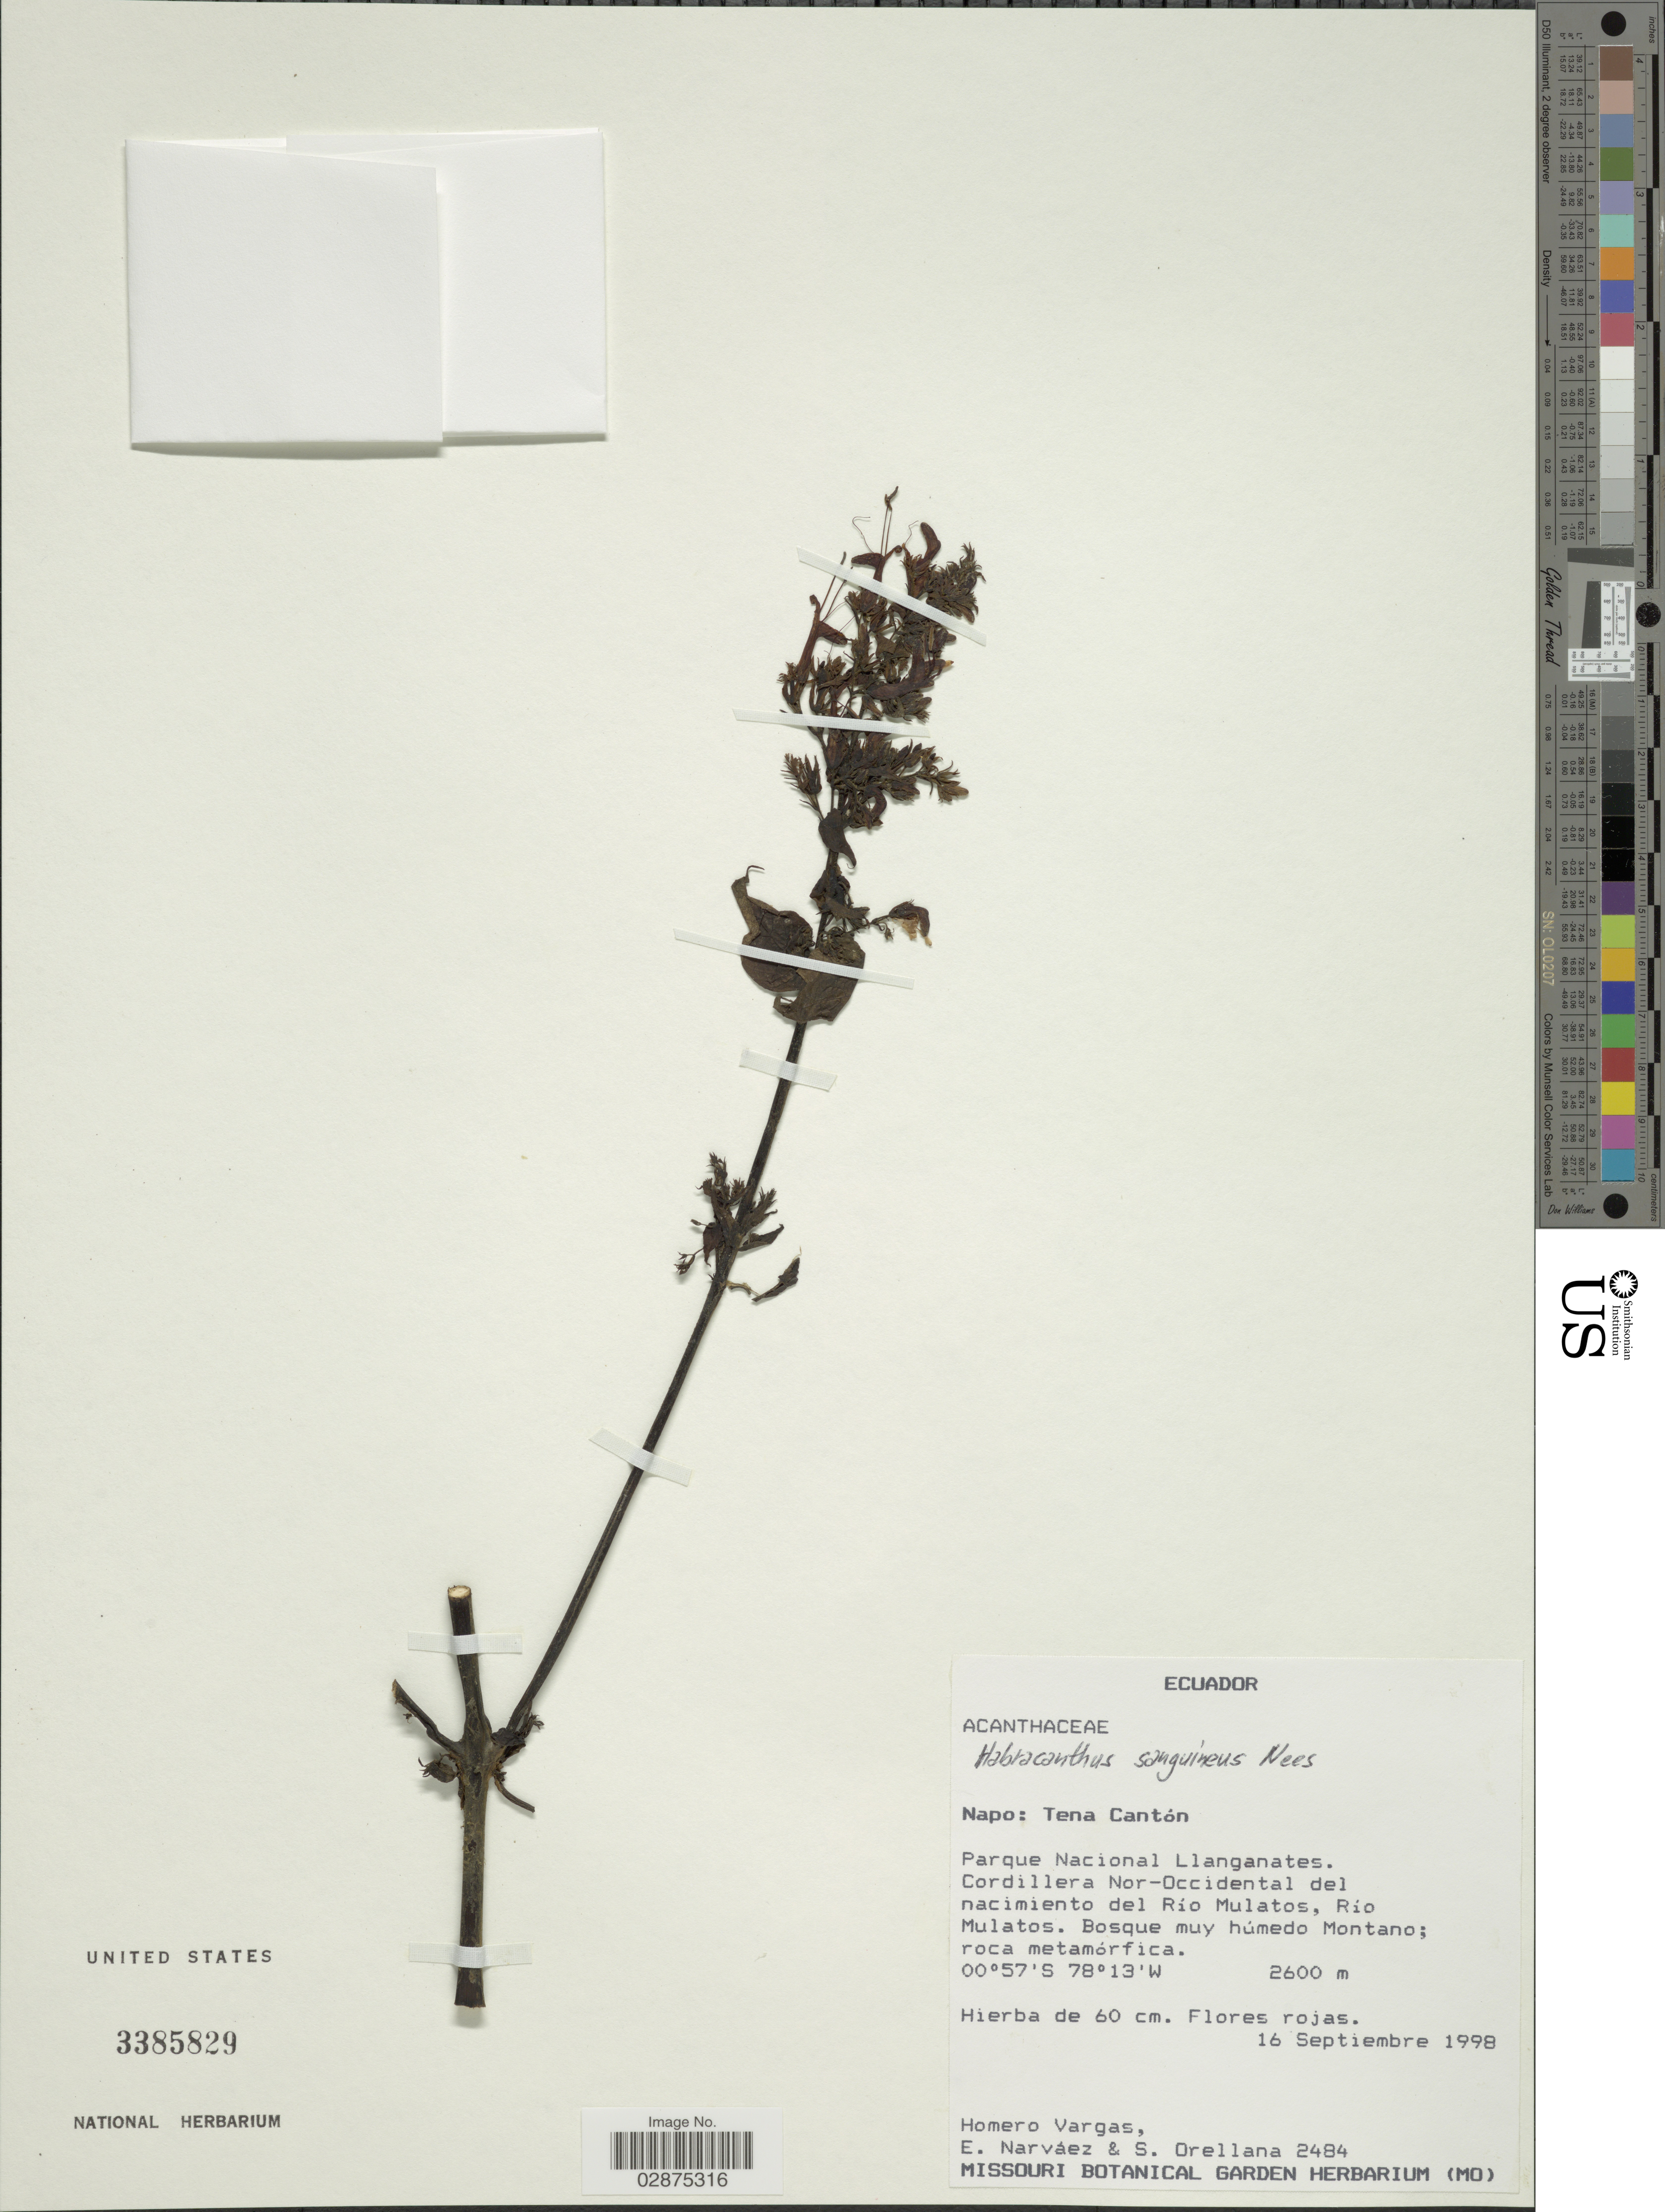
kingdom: Plantae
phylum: Tracheophyta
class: Magnoliopsida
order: Lamiales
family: Acanthaceae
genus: Stenostephanus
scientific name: Stenostephanus sp.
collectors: H. Vargas, E. Narváez & S. Orellana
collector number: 2484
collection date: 1998-09-16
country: Ecuador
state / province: Napo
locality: Tena Cantón. Parque Nacional Llanganates. Cordillera Nor-Occidental del nacimiento del Río Mulatos, Río Mulatos.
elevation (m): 2600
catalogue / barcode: US 3385829